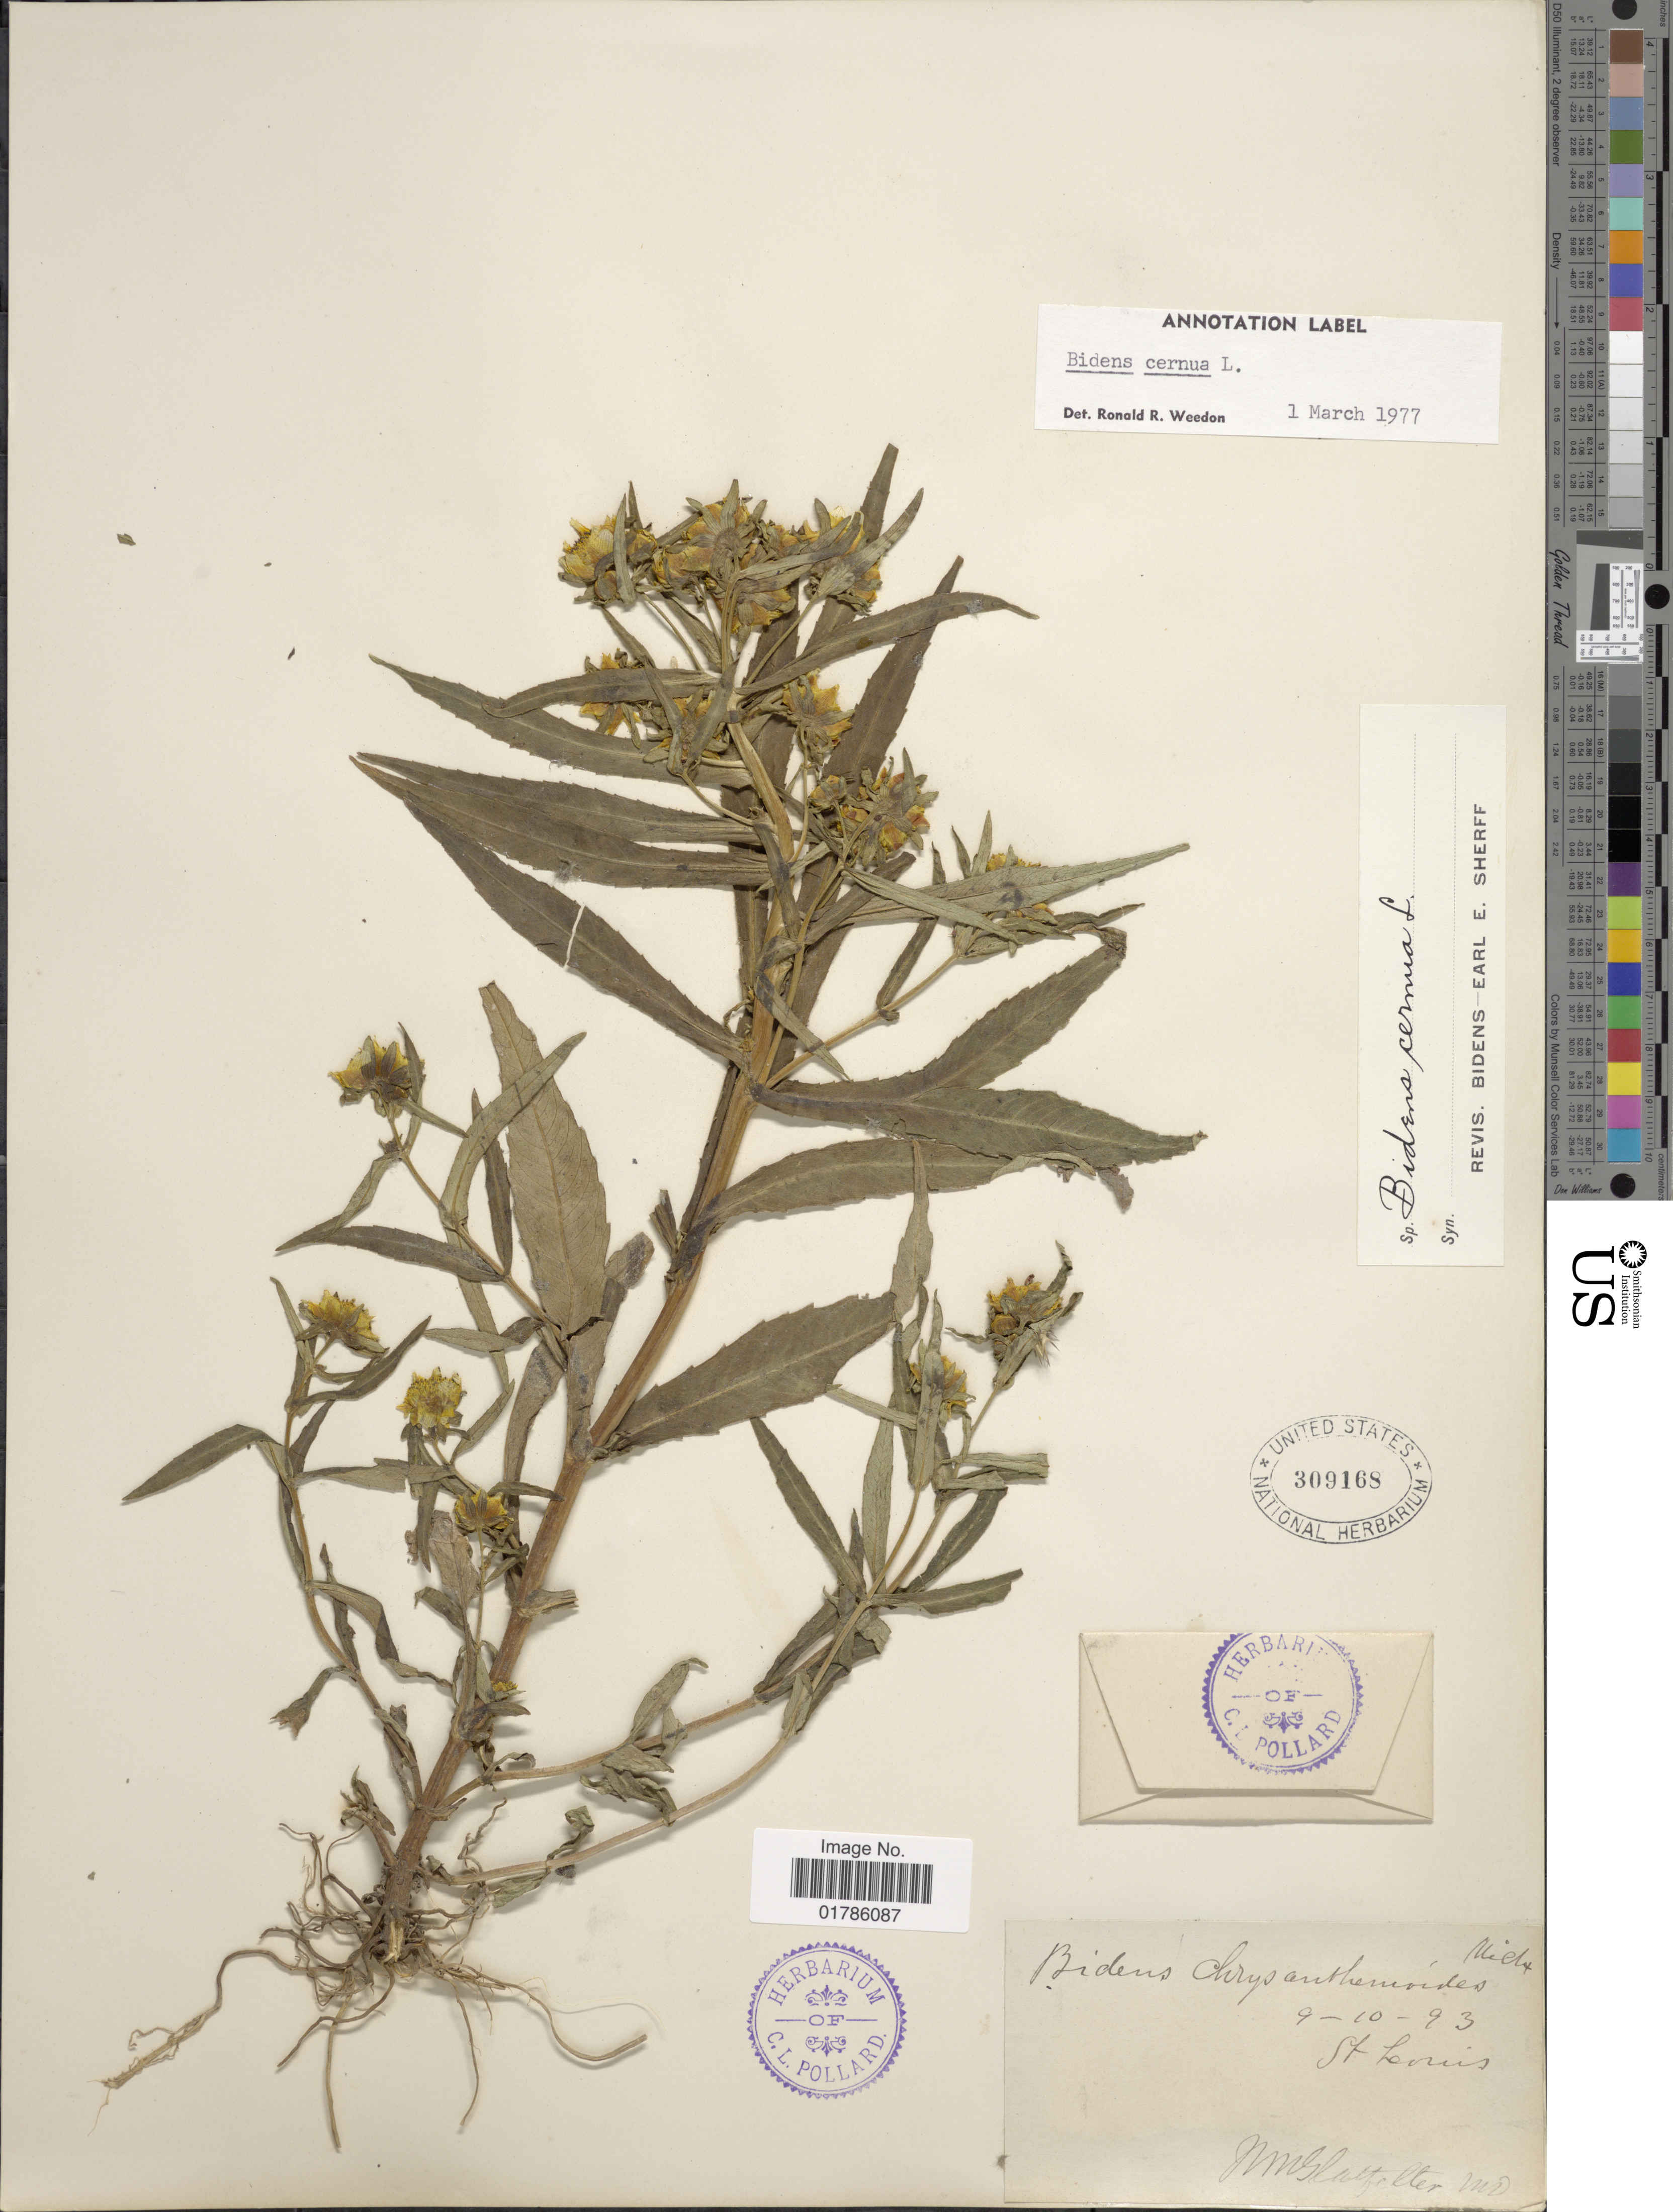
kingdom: Plantae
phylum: Tracheophyta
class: Magnoliopsida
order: Asterales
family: Asteraceae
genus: Bidens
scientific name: Bidens cernua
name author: L.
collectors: N. M. Glatfelter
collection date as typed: Transcribed d/m/y: 10/9/93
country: United States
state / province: Michigan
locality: St. Louis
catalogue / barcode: US 309168